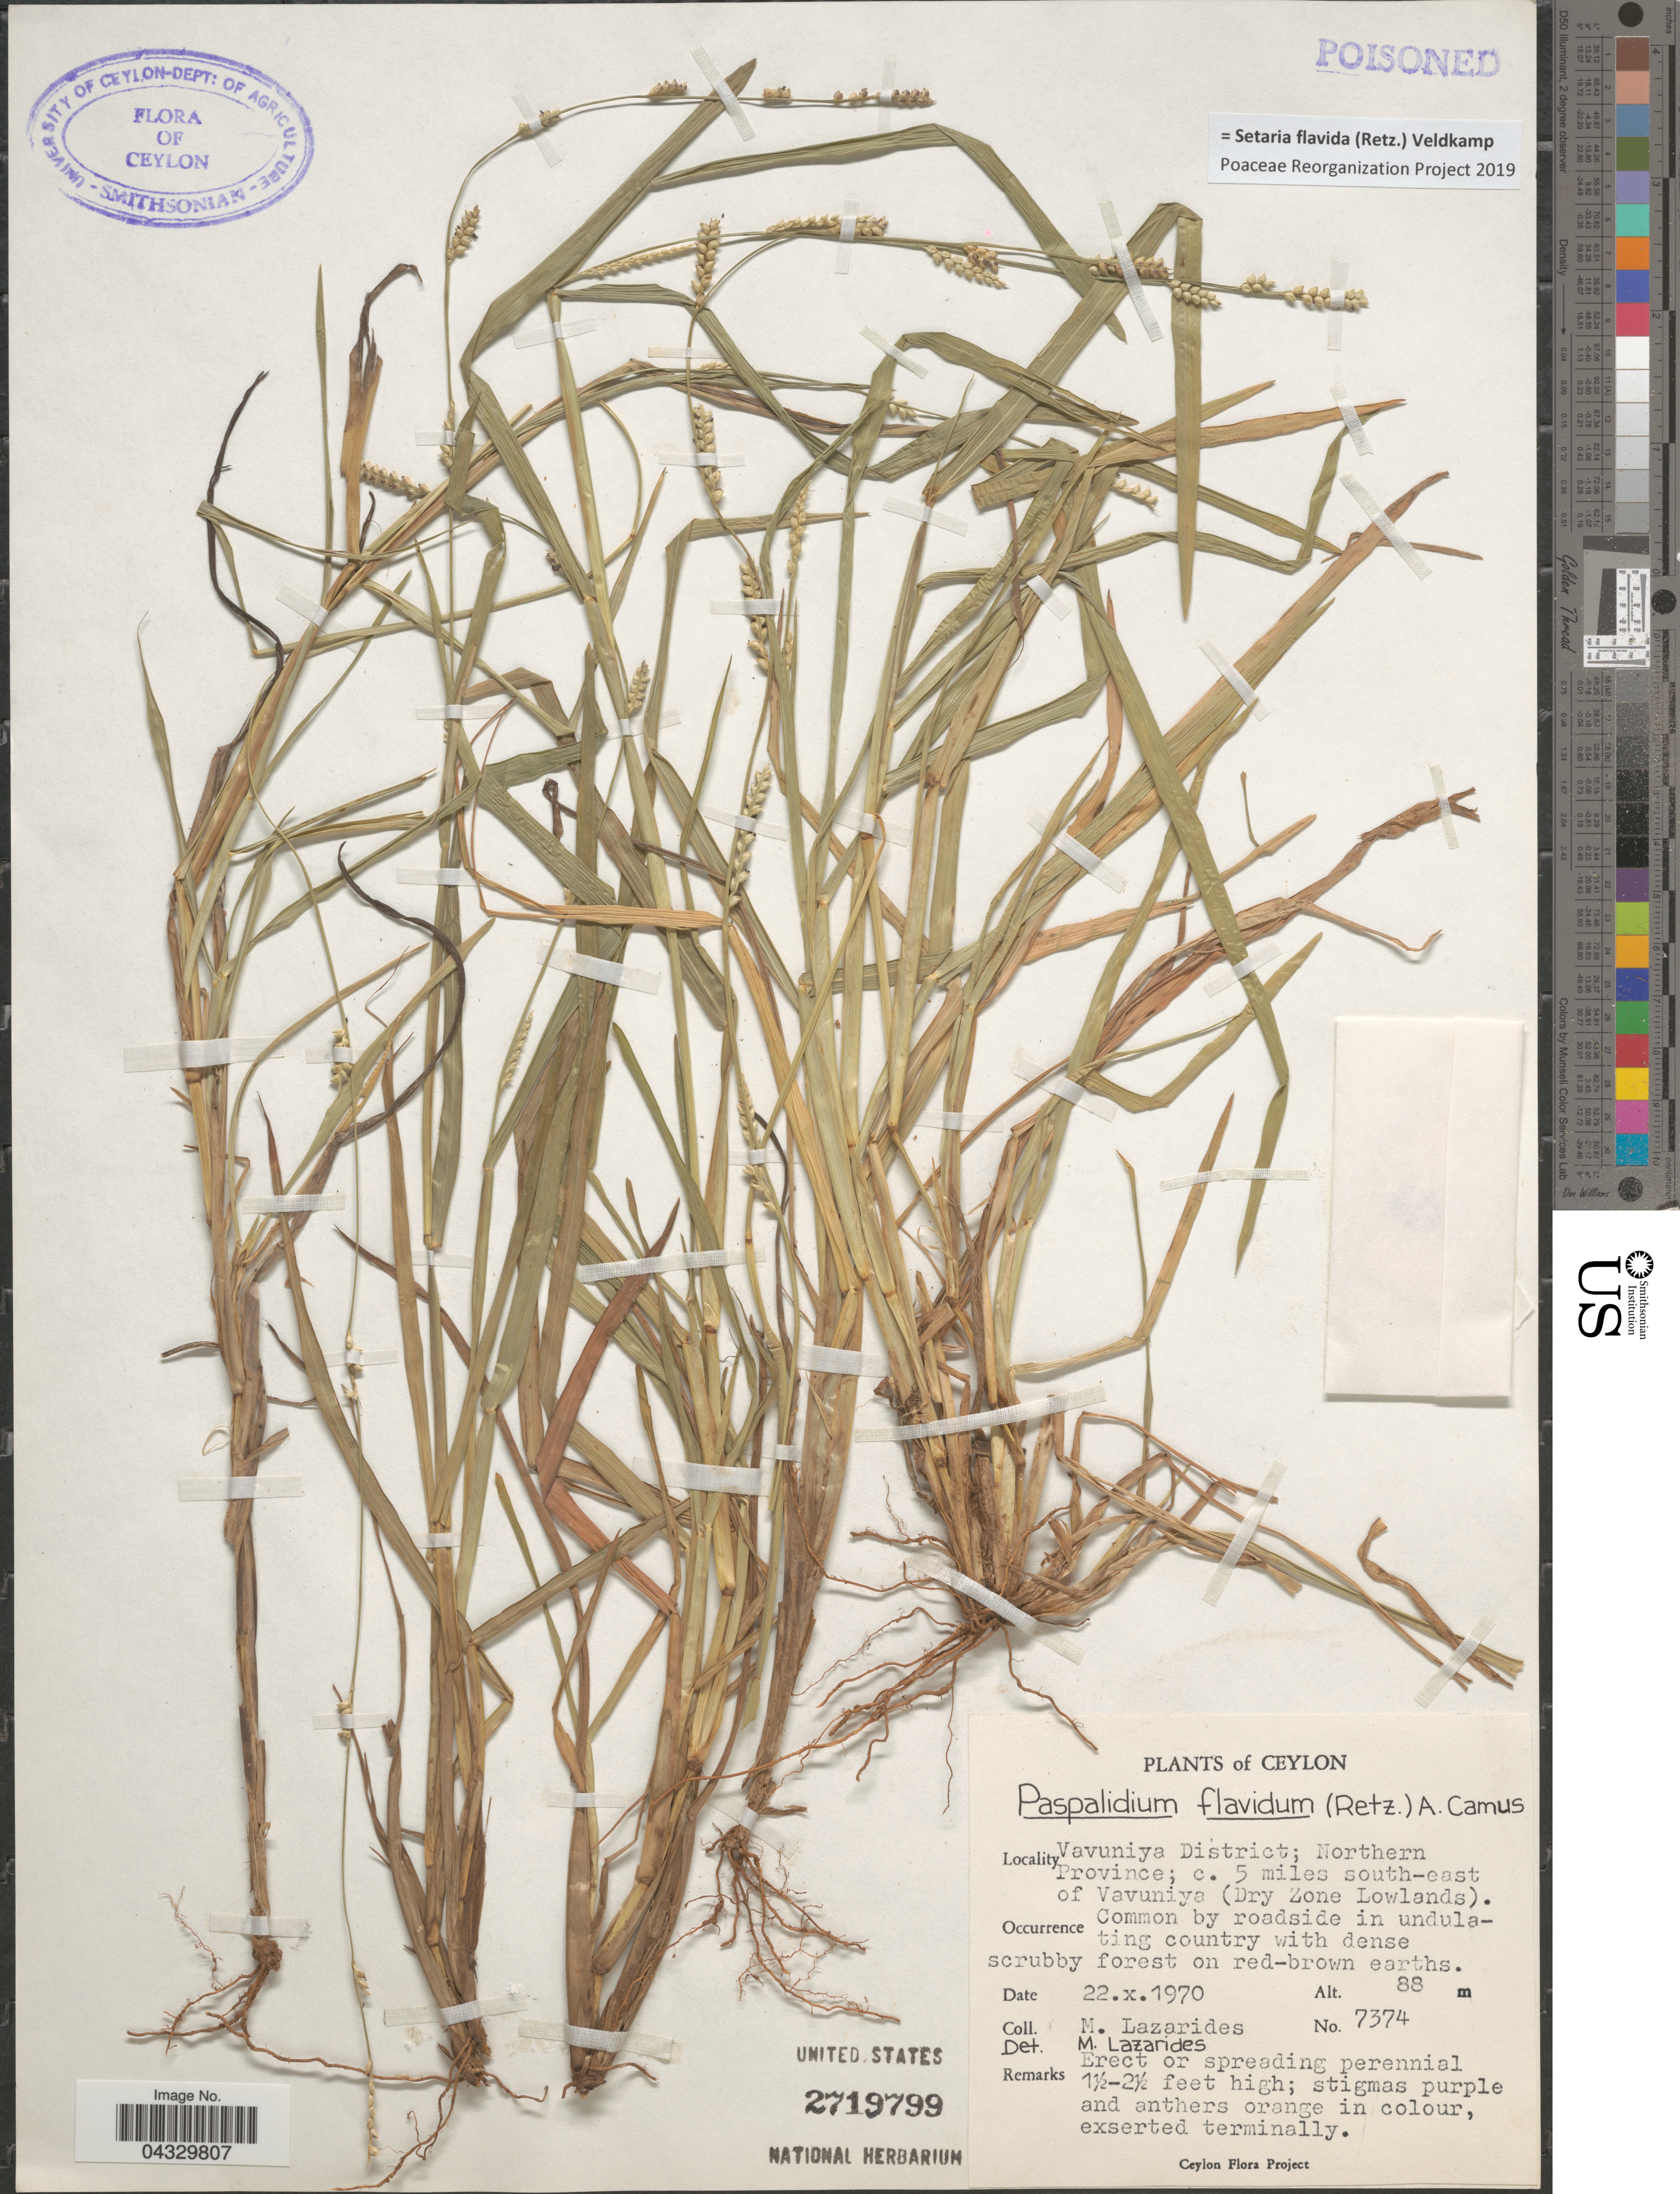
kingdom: Plantae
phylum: Tracheophyta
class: Liliopsida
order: Poales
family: Poaceae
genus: Setaria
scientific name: Setaria flavida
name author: (Retz.) Veldkamp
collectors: M. Lazarides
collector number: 7374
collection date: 1970-10-22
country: Sri Lanka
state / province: Northern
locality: Ceylon. Vavuniya District; c. 5 miles south-east of Vavuniya (Dry Zone Lowlands).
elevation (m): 88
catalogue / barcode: US 2719799